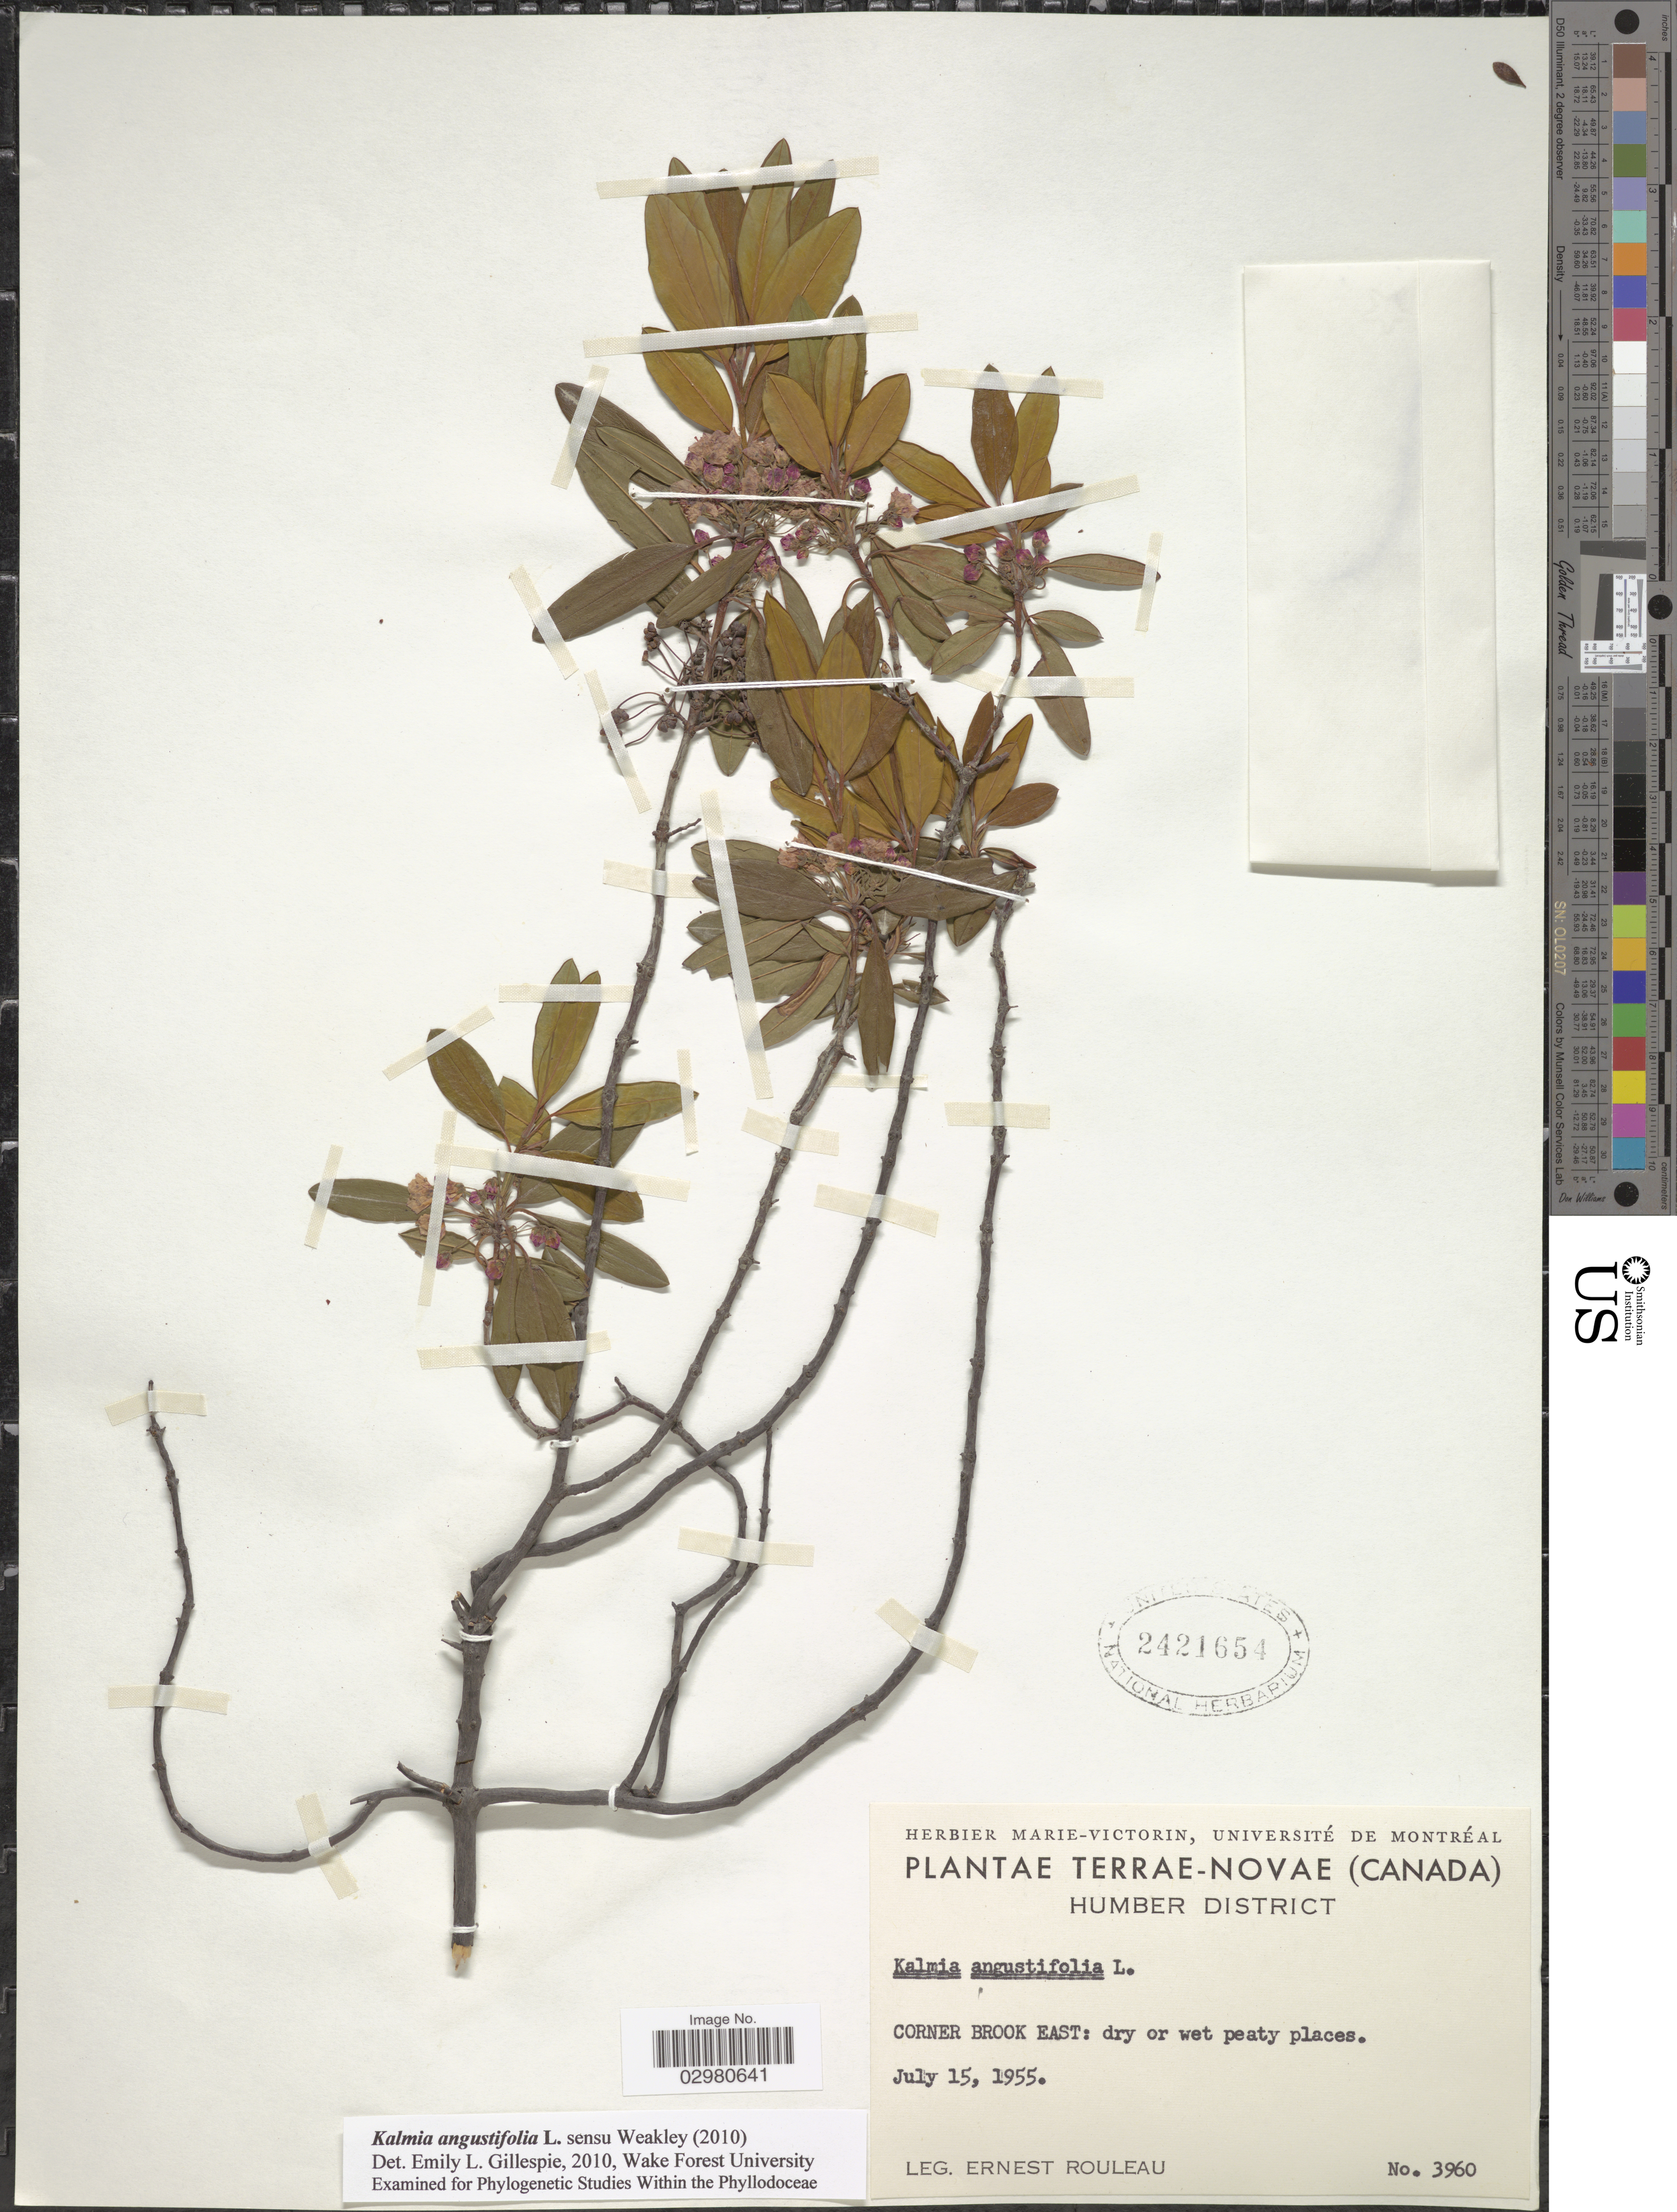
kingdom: Plantae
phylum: Tracheophyta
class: Magnoliopsida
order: Ericales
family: Ericaceae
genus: Kalmia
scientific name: Kalmia angustifolia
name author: L.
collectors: J. Rouleau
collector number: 3960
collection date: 1955-07-15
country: Canada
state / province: Newfoundland and Labrador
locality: Terrae-Novae. Humber District. Corner Brook East.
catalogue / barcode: US 2421654